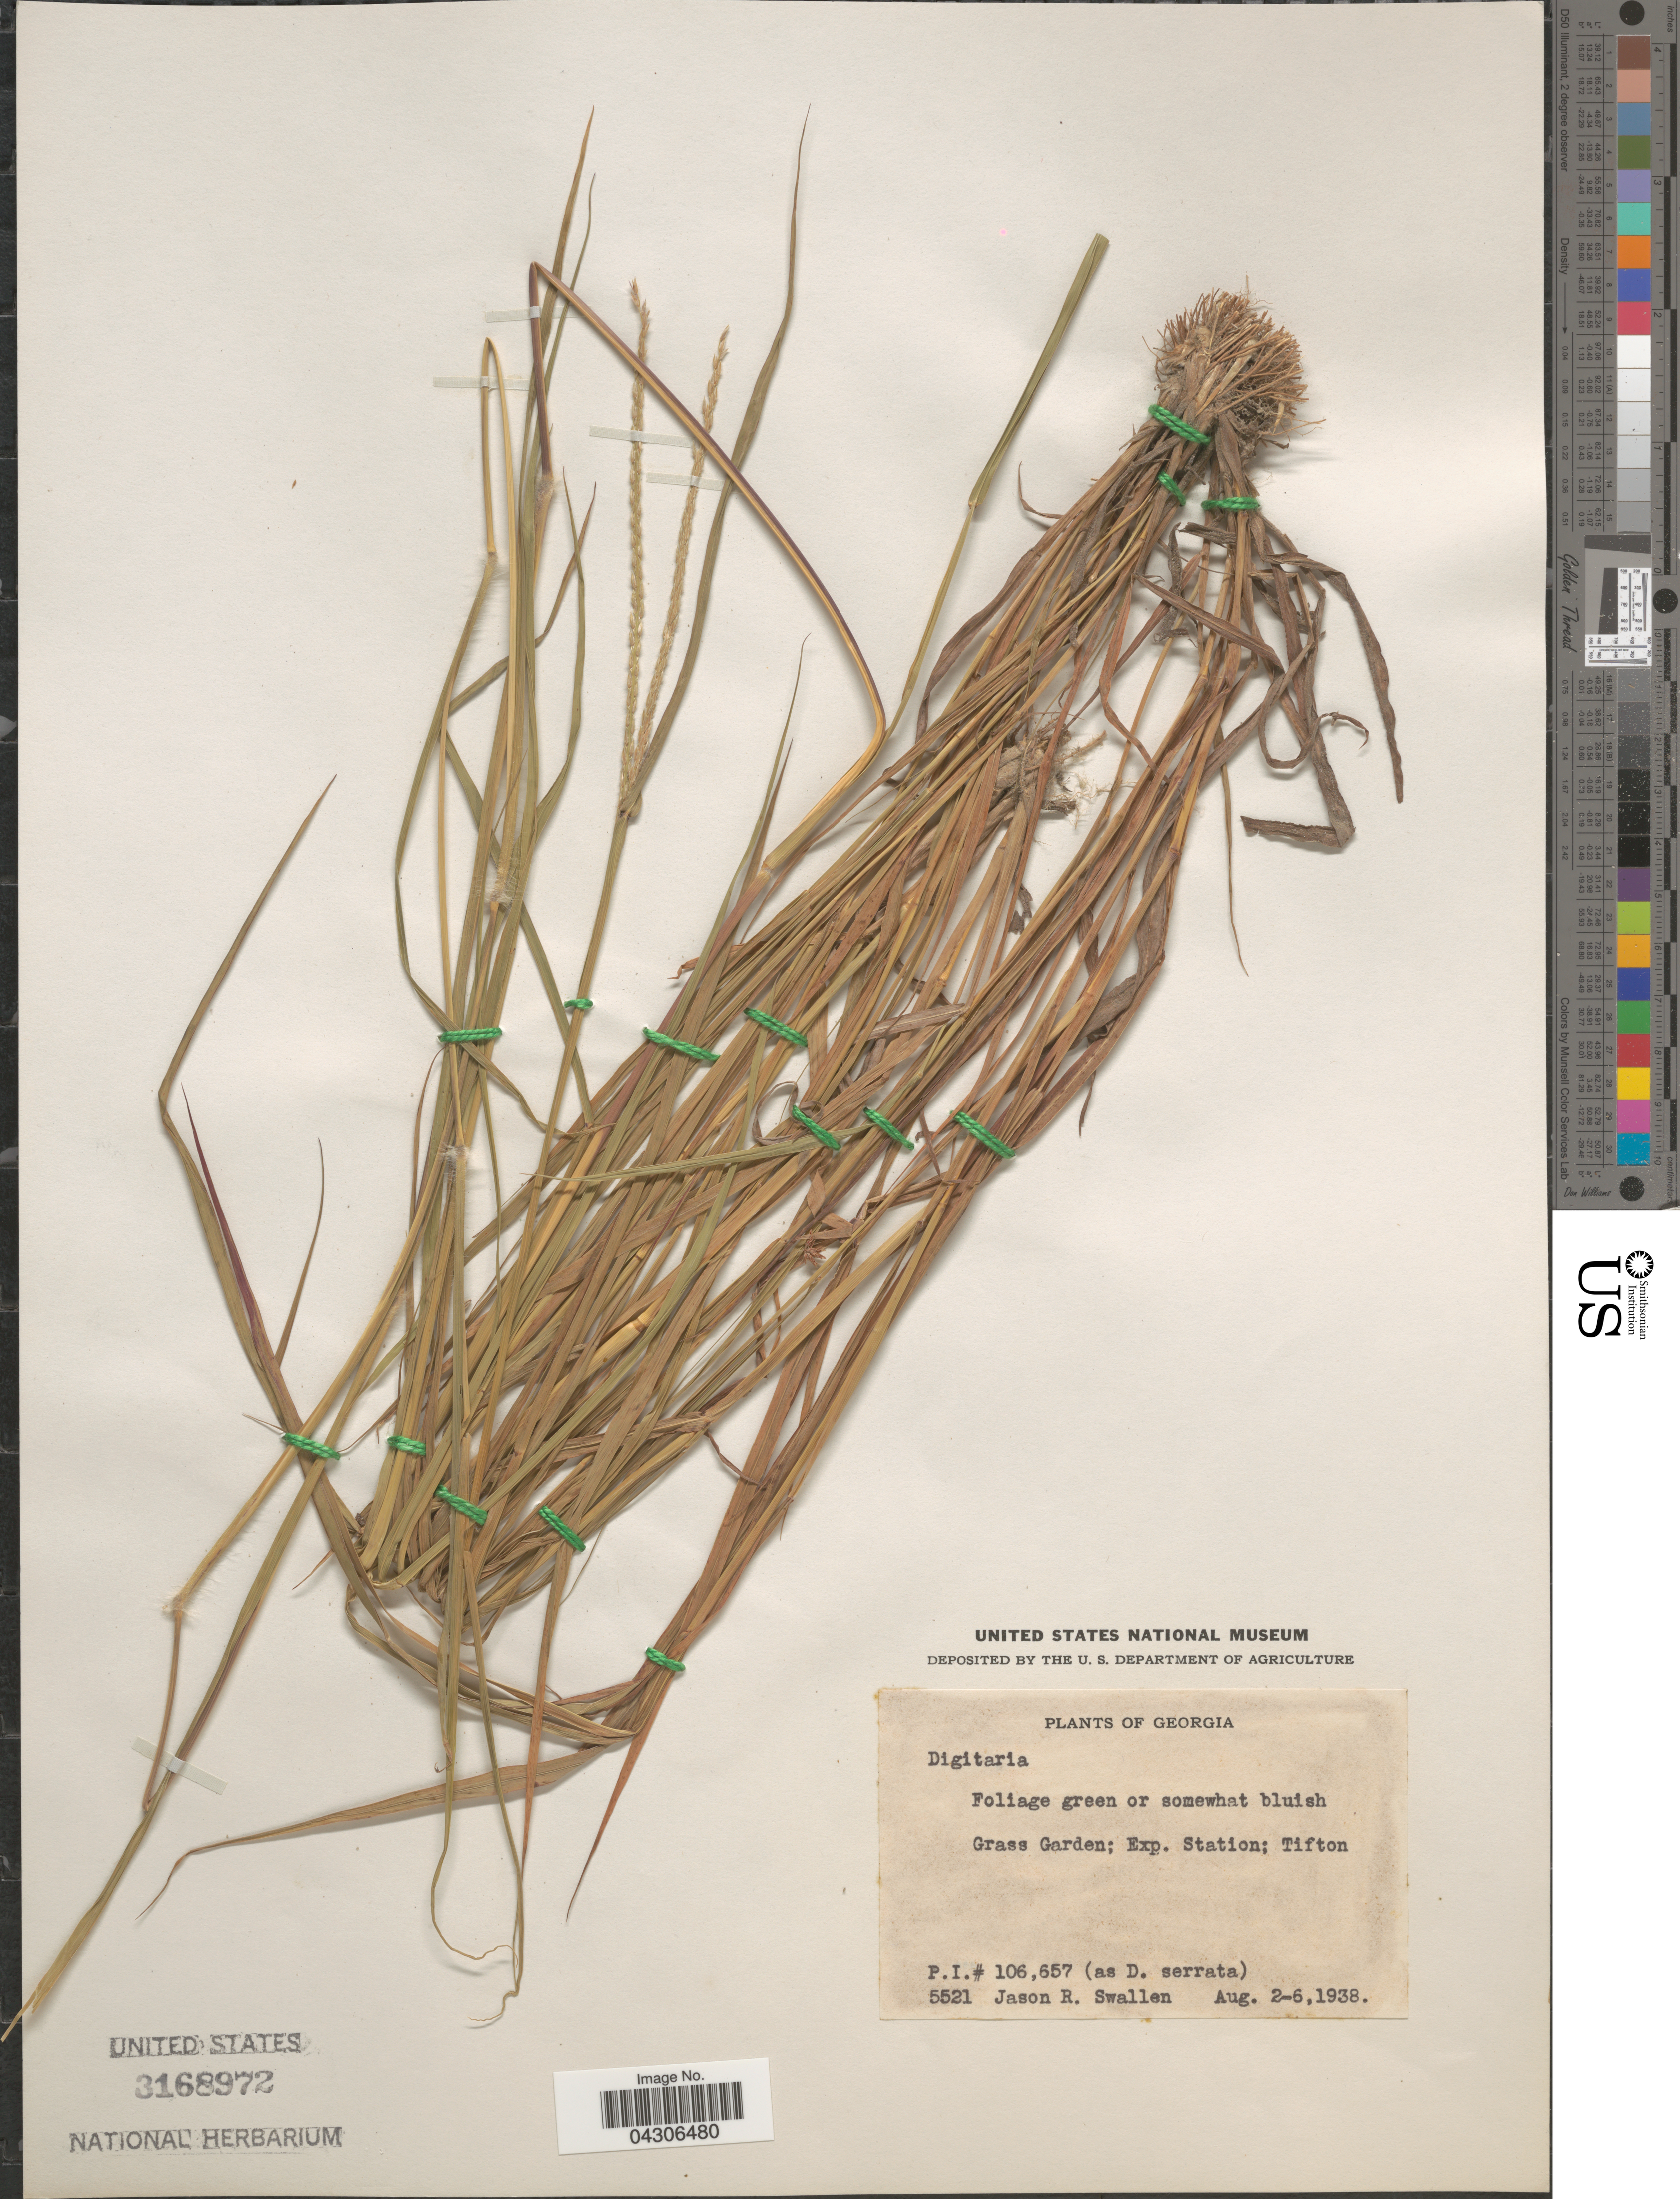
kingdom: Plantae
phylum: Tracheophyta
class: Liliopsida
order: Poales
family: Poaceae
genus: Digitaria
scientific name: Digitaria sp.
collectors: J. R. Swallen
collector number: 5521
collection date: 1938-08-02/1938-08-06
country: United States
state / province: Georgia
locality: Grass Garden; Exp. Station; Tifton.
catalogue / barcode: US 3168972